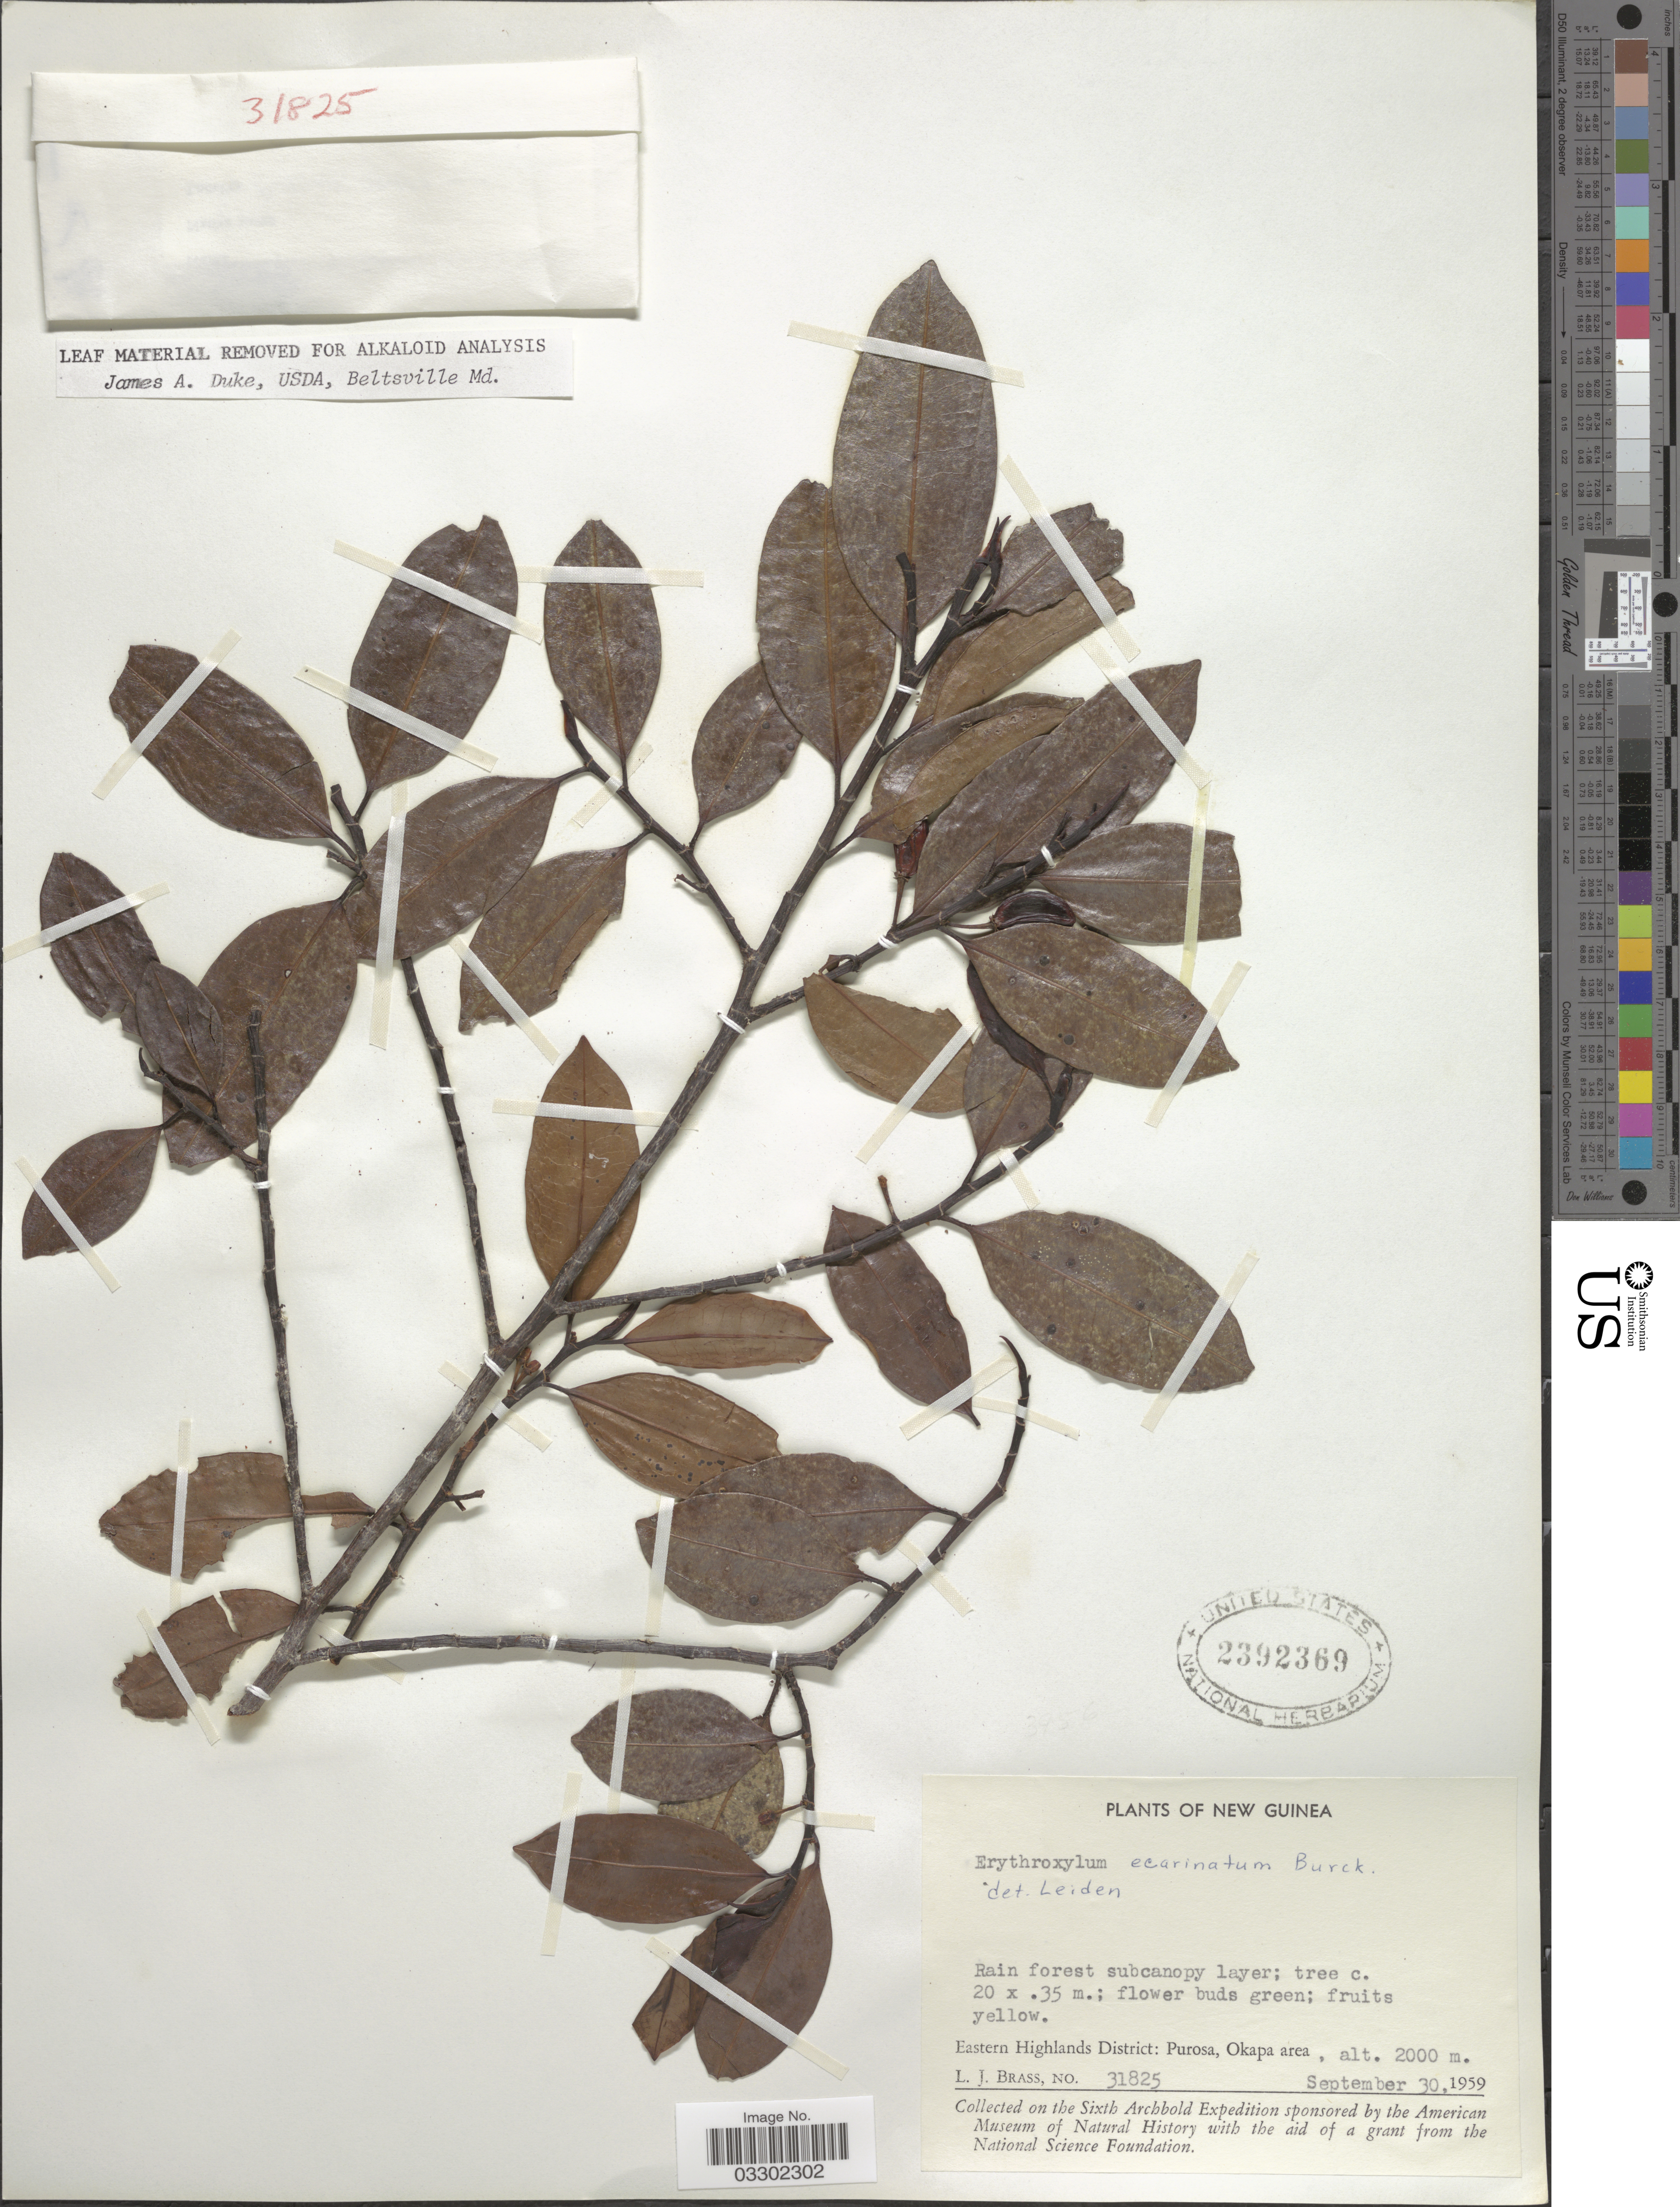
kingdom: Plantae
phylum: Tracheophyta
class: Magnoliopsida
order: Malpighiales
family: Erythroxylaceae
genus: Erythroxylum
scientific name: Erythroxylum ecarinatum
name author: Hochr.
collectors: L. J. Brass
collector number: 31825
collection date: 1959-09-30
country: Papua New Guinea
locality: New Guinea. Eastern Highlands District: Purosa, Okapa area.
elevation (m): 2000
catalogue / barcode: US 2392369